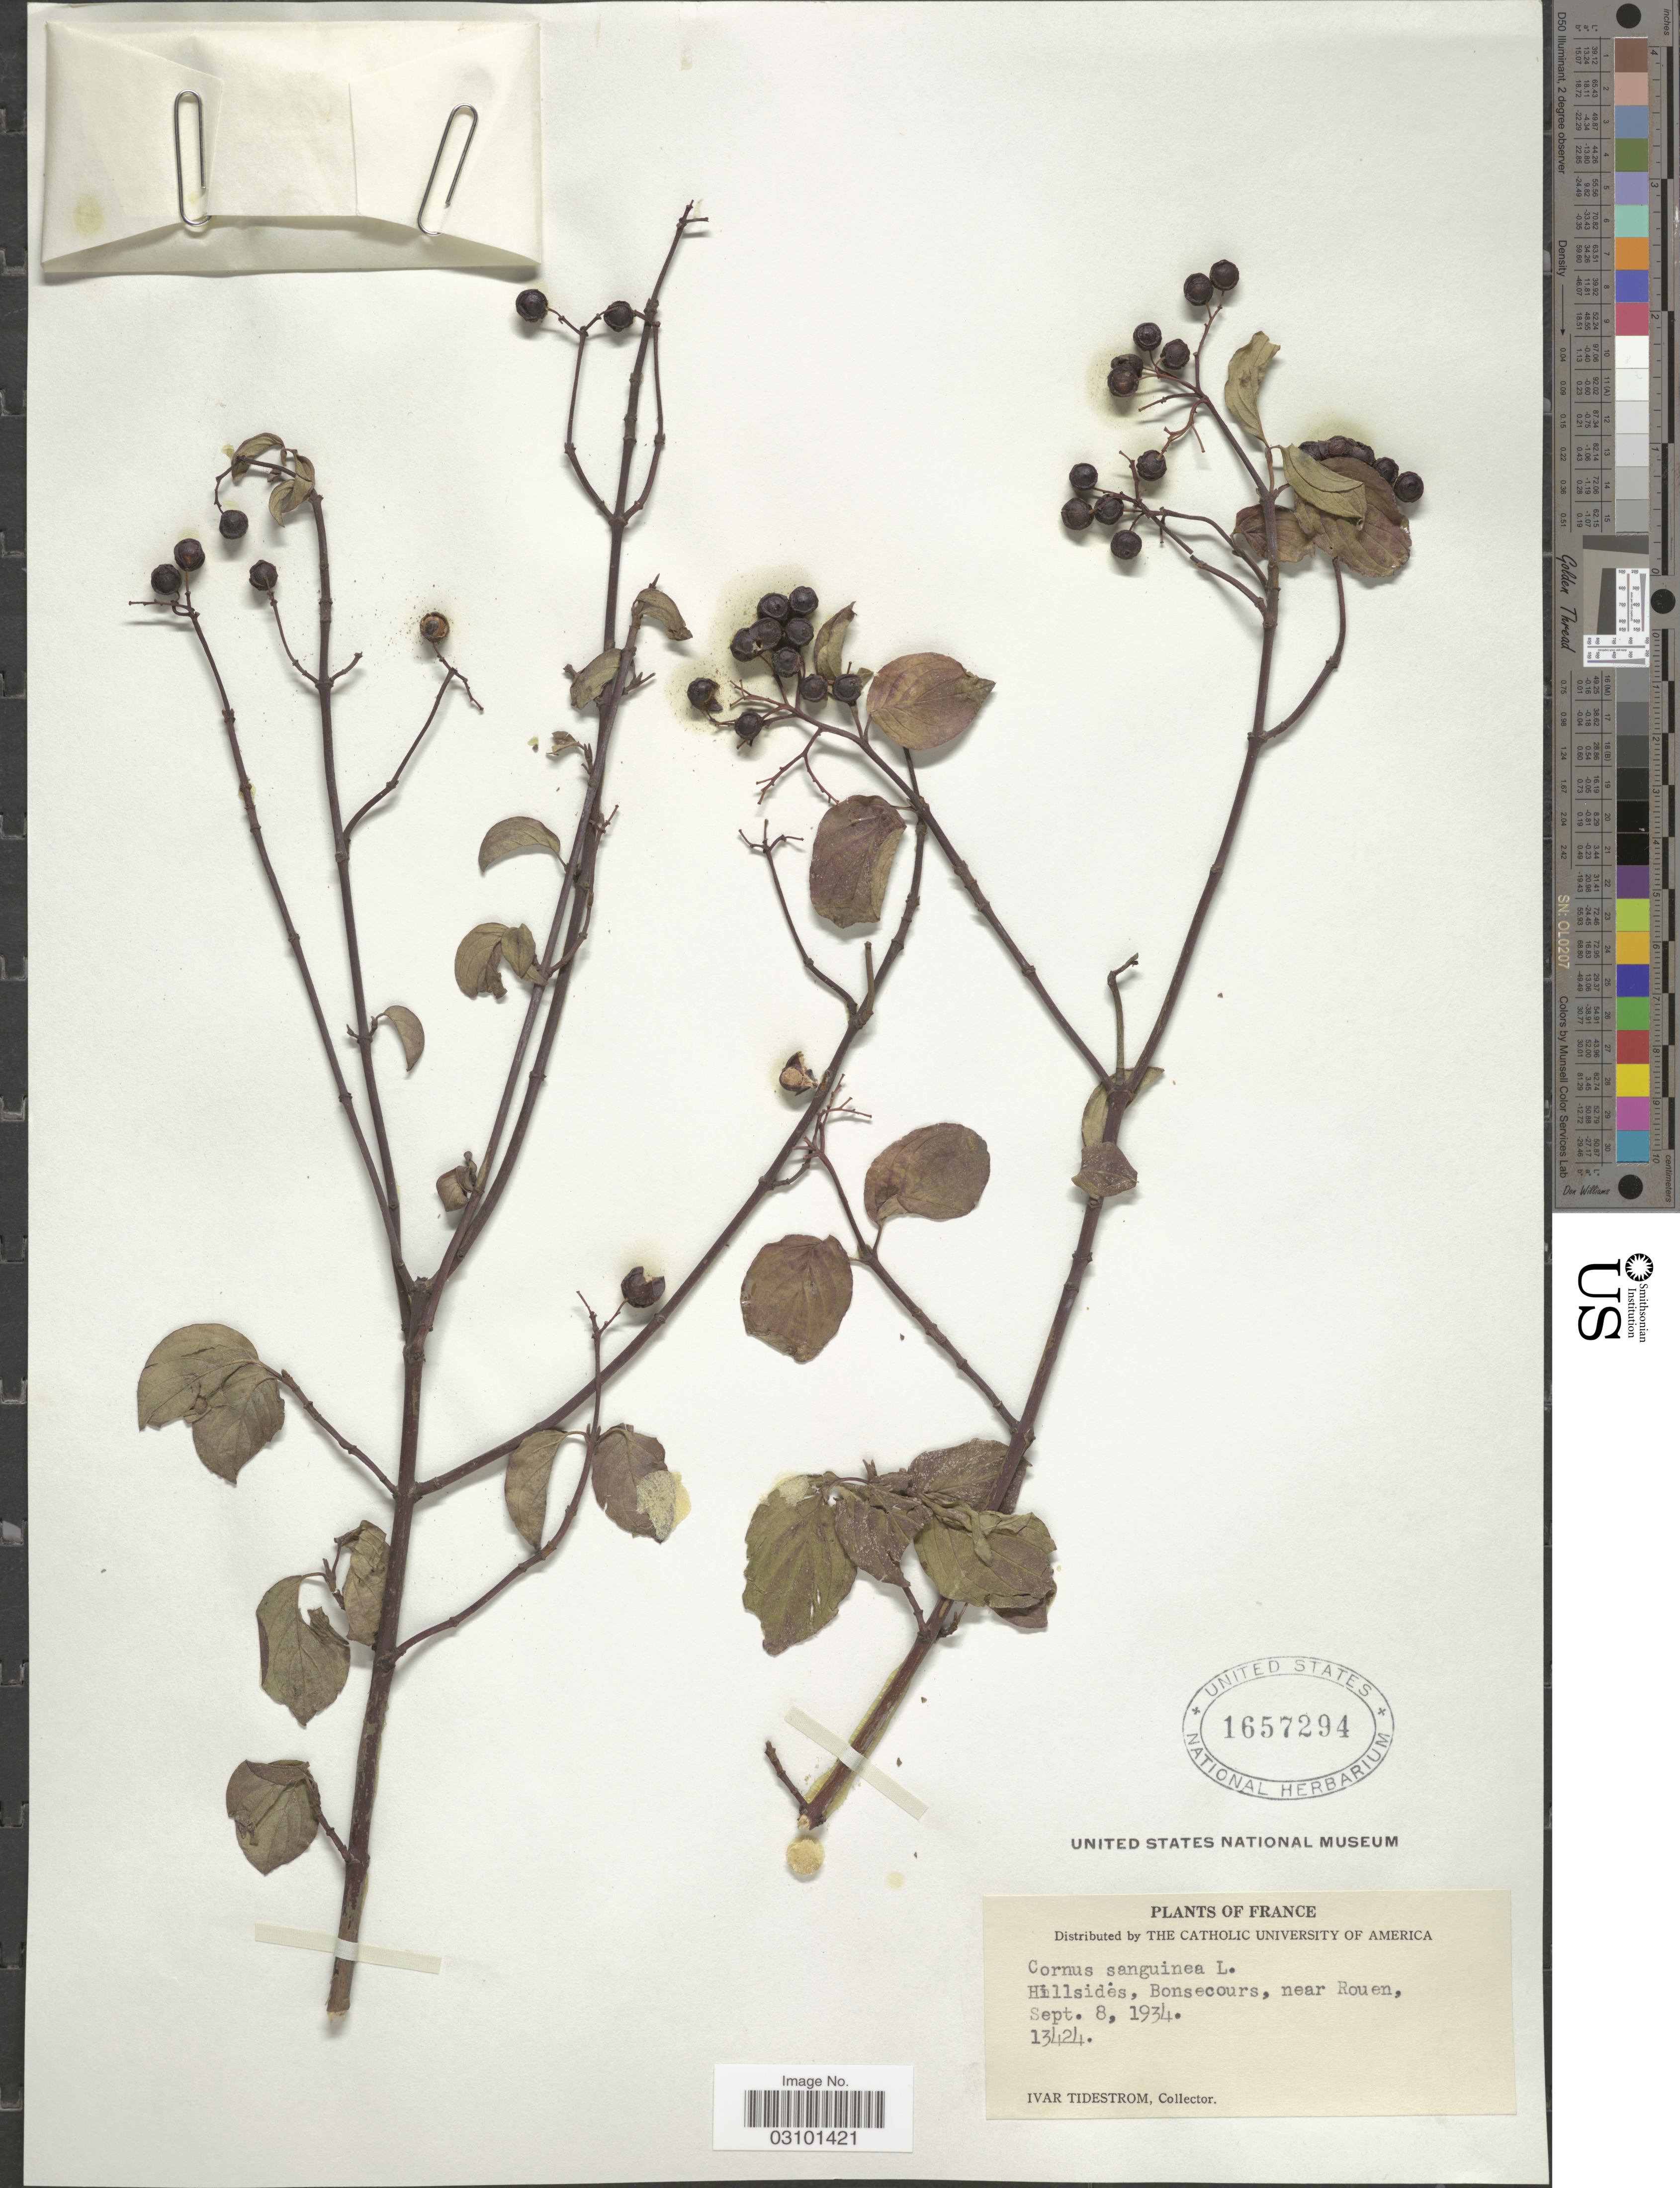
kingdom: Plantae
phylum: Tracheophyta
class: Magnoliopsida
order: Cornales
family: Cornaceae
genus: Cornus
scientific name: Cornus sanguinea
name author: L.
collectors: I. F. Tidestrom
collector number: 13424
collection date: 1934-09-08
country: France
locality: Hillsides, Bonsecours, near Rouen.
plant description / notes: Fruit temporarily sampled for micro-CT scanning.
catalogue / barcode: US 1657294